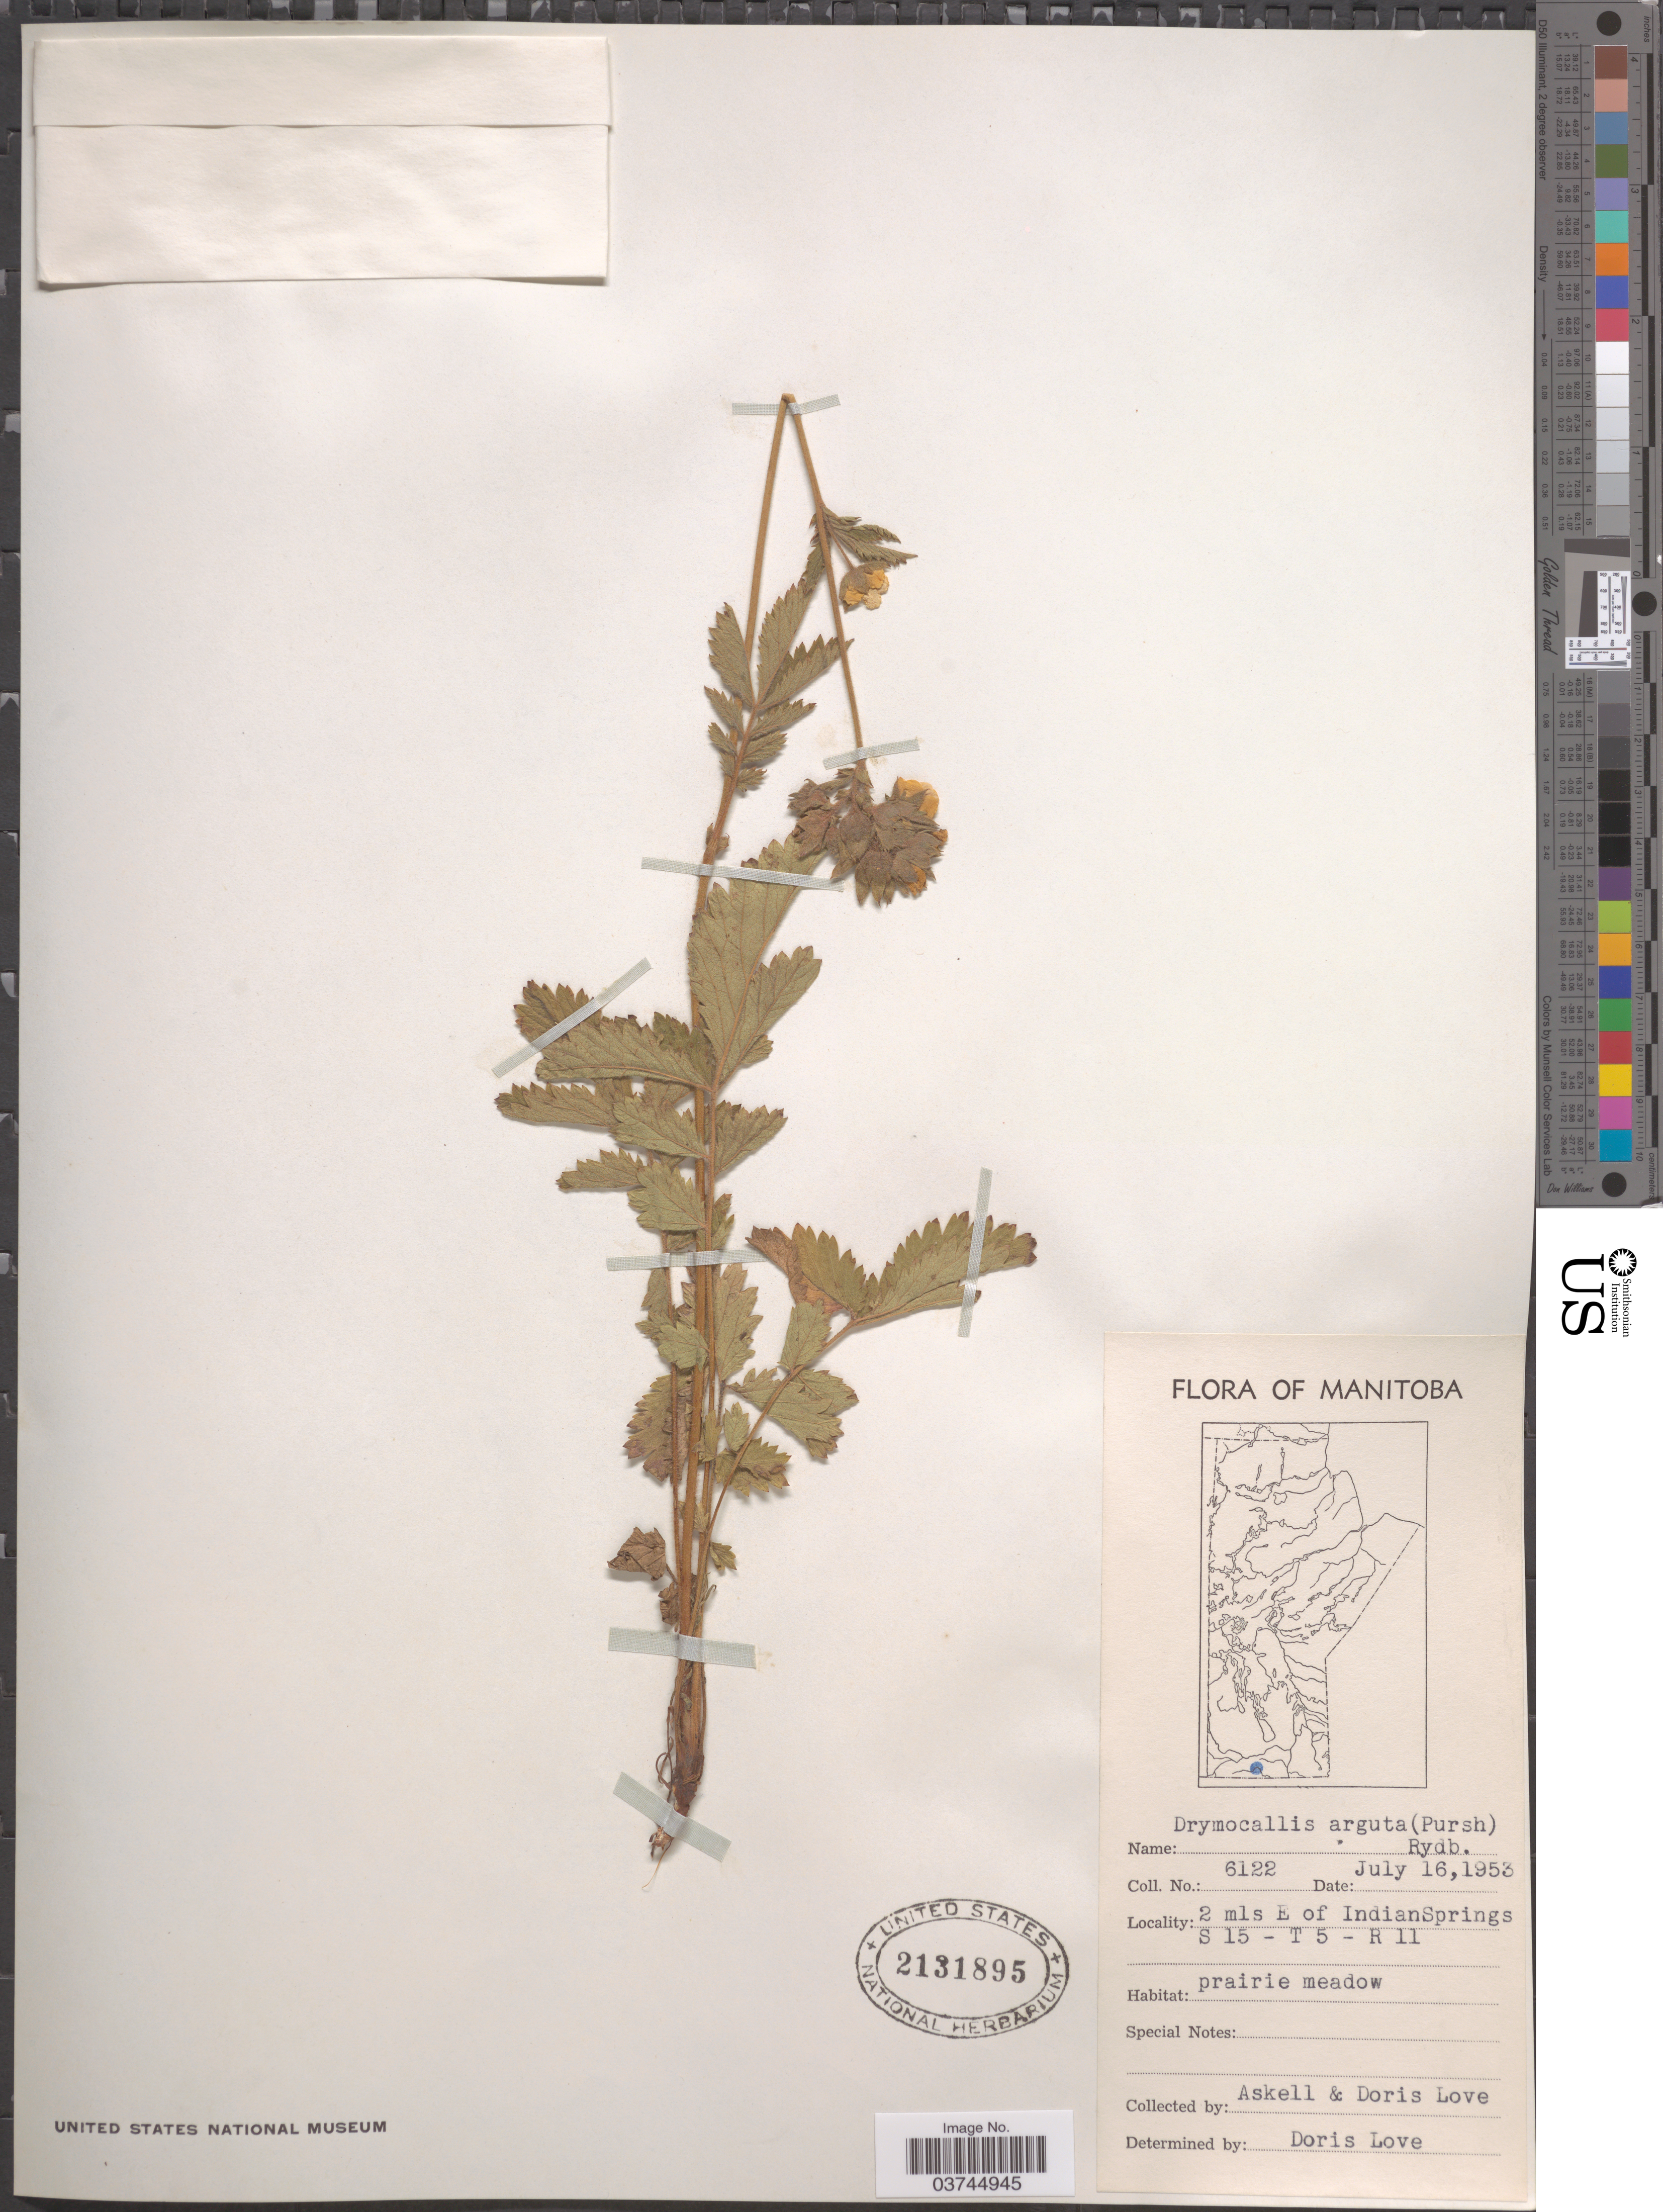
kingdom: Plantae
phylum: Tracheophyta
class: Magnoliopsida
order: Rosales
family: Rosaceae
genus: Drymocallis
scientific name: Drymocallis arguta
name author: (Pursh) Rydb.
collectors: Á. Löve & D. Löve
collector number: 6122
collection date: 1953-07-16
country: Canada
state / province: Manitoba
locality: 2 mls E of Indian Springs. S 15 - T 5 - R 11.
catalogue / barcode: US 2131895